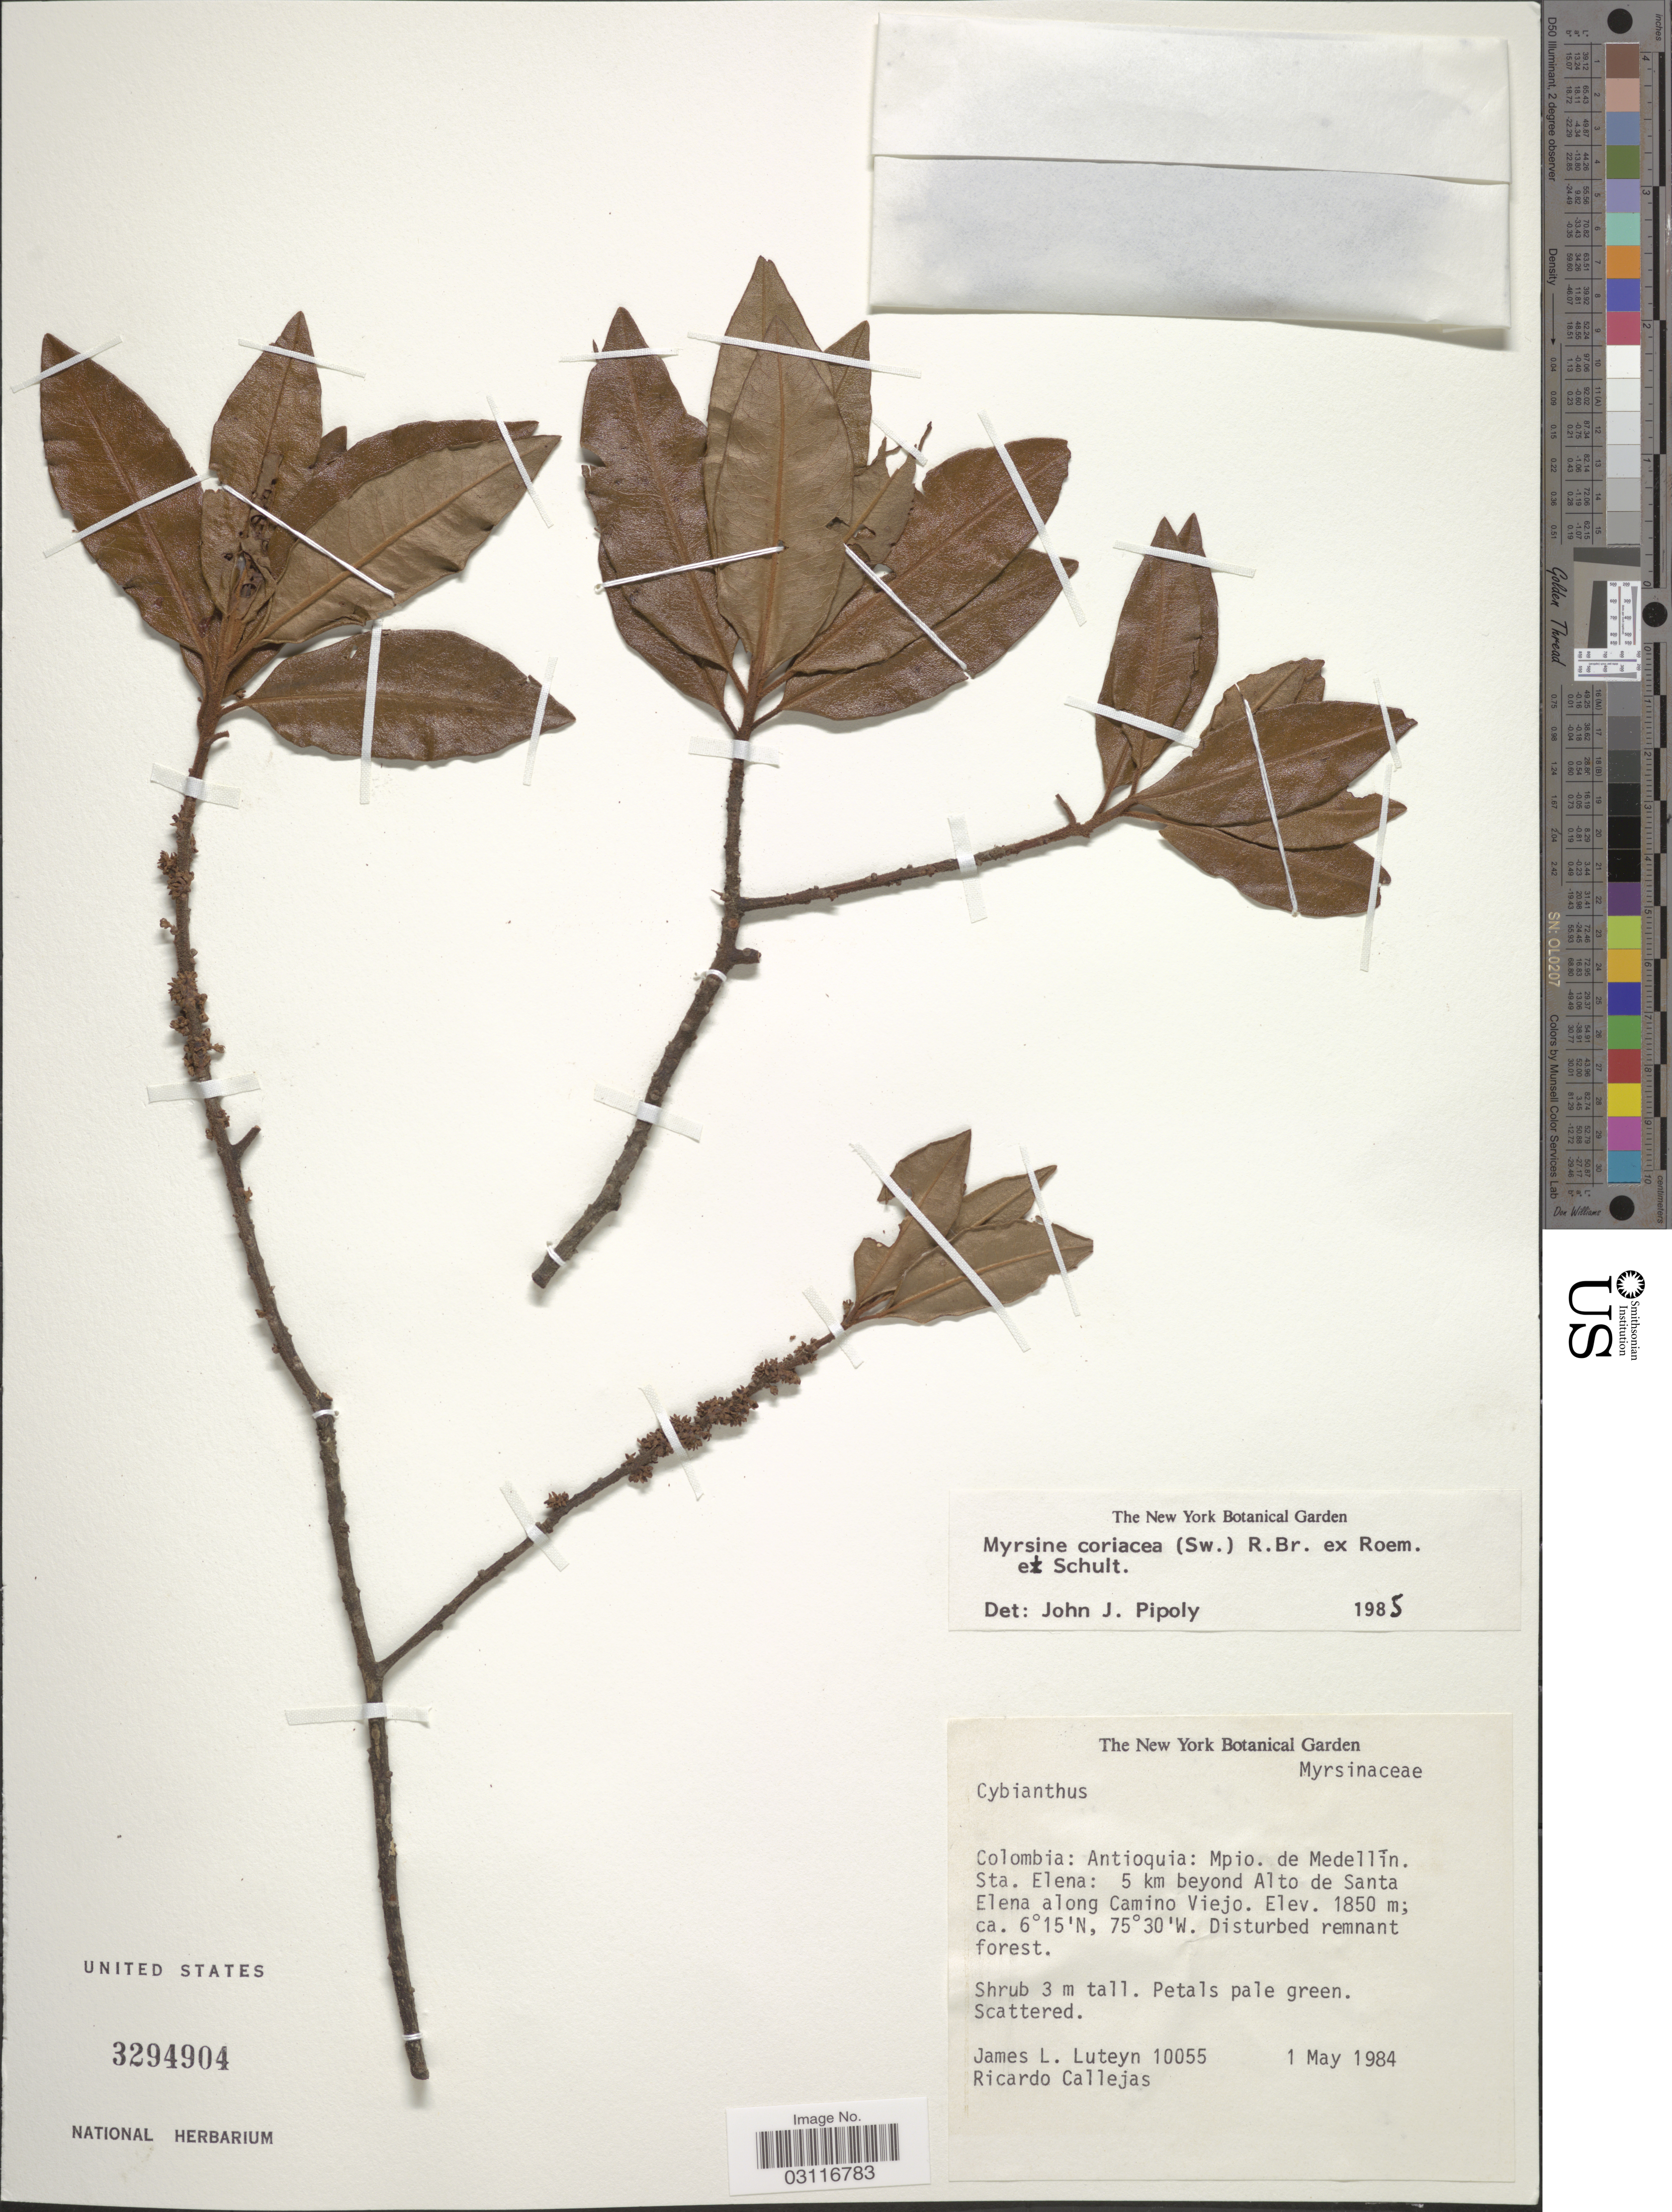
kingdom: Plantae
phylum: Tracheophyta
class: Magnoliopsida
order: Ericales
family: Primulaceae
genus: Myrsine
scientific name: Myrsine coriacea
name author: (Sw.) R. Br. ex Roem. & Schult.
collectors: J. Luteyn & R. Callejas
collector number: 10055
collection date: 1984-05-01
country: Colombia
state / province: Antioquia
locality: Mpio. de Medellín. Sta. Elena: 5 km beyond Alto de Santa Elena along Camino Viejo.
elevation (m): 1850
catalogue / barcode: US 3294904